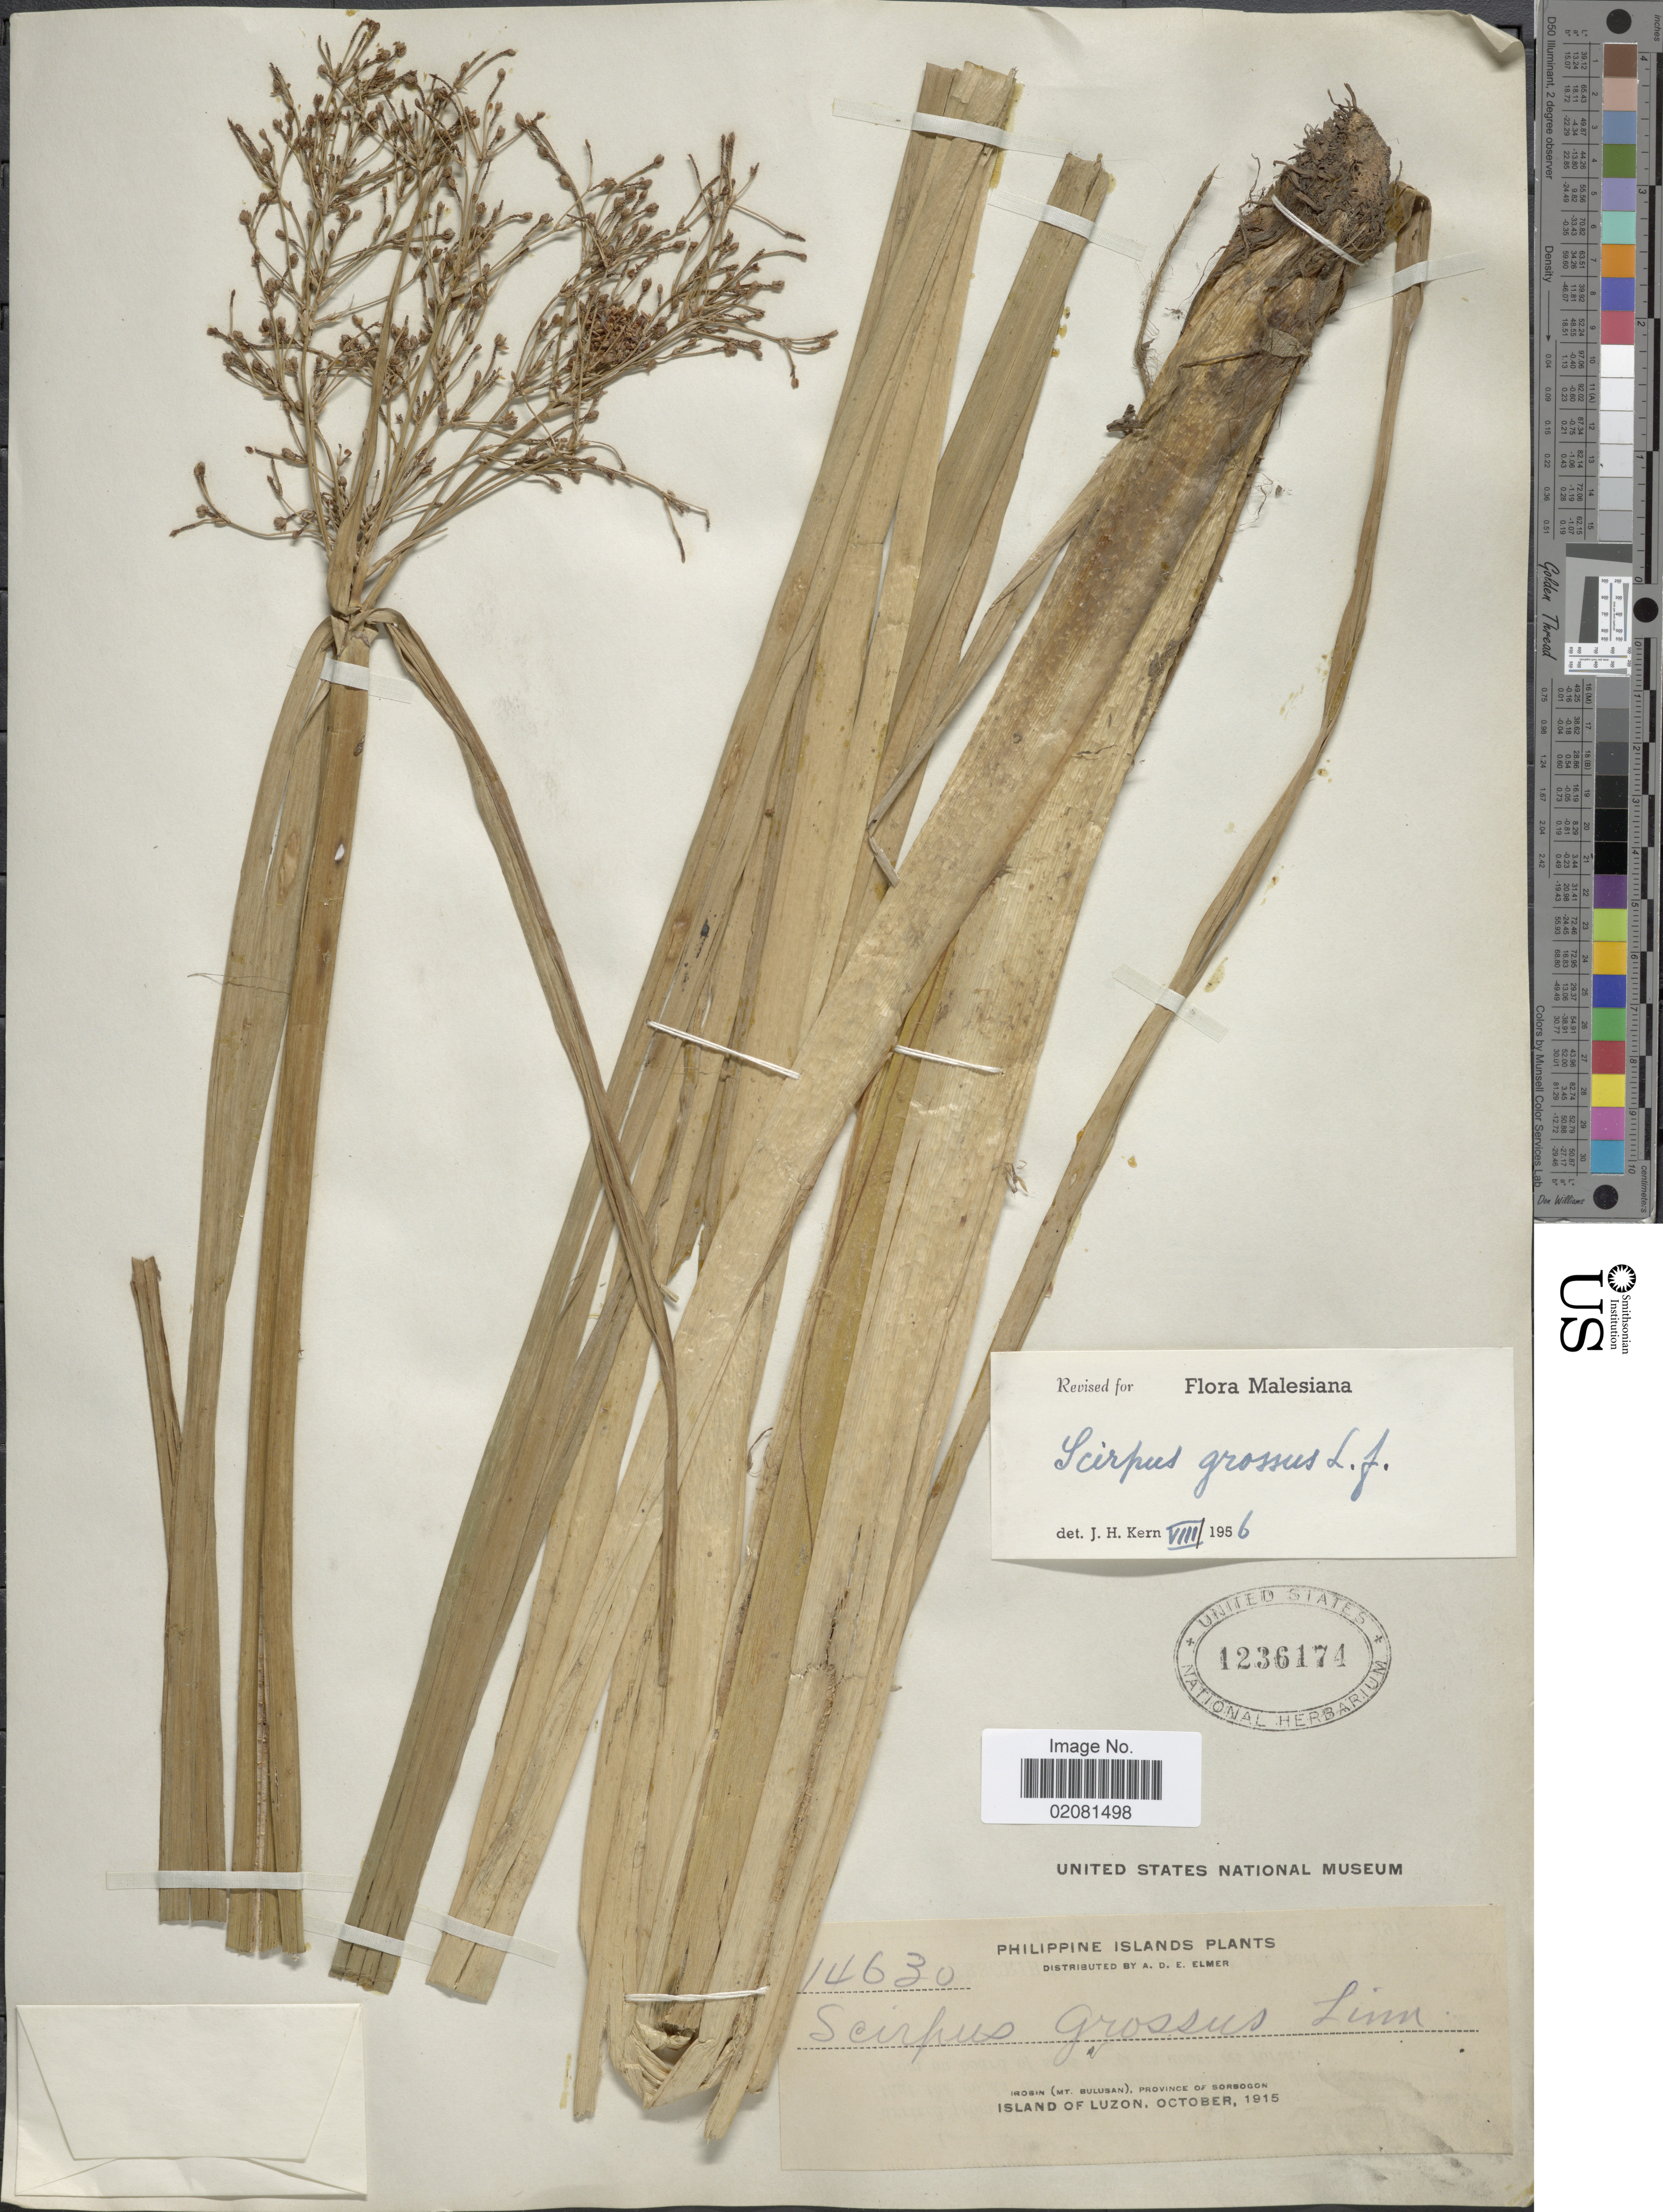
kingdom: Plantae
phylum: Tracheophyta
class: Liliopsida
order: Poales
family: Cyperaceae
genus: Actinoscirpus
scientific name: Actinoscirpus grossus var. grossus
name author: (L. f.) Goetgh. & D.A. Simpson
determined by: Strong, M. T., (US), Smithsonian Institution - National Museum of Natural History (UNITED STATES)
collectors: A. D. E. Elmer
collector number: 14630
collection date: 1915-10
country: Philippines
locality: Philippine Islands. Irosin (Mt. Bulusan), Province of Sorsogon. Island of Luzon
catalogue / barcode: US 1236174